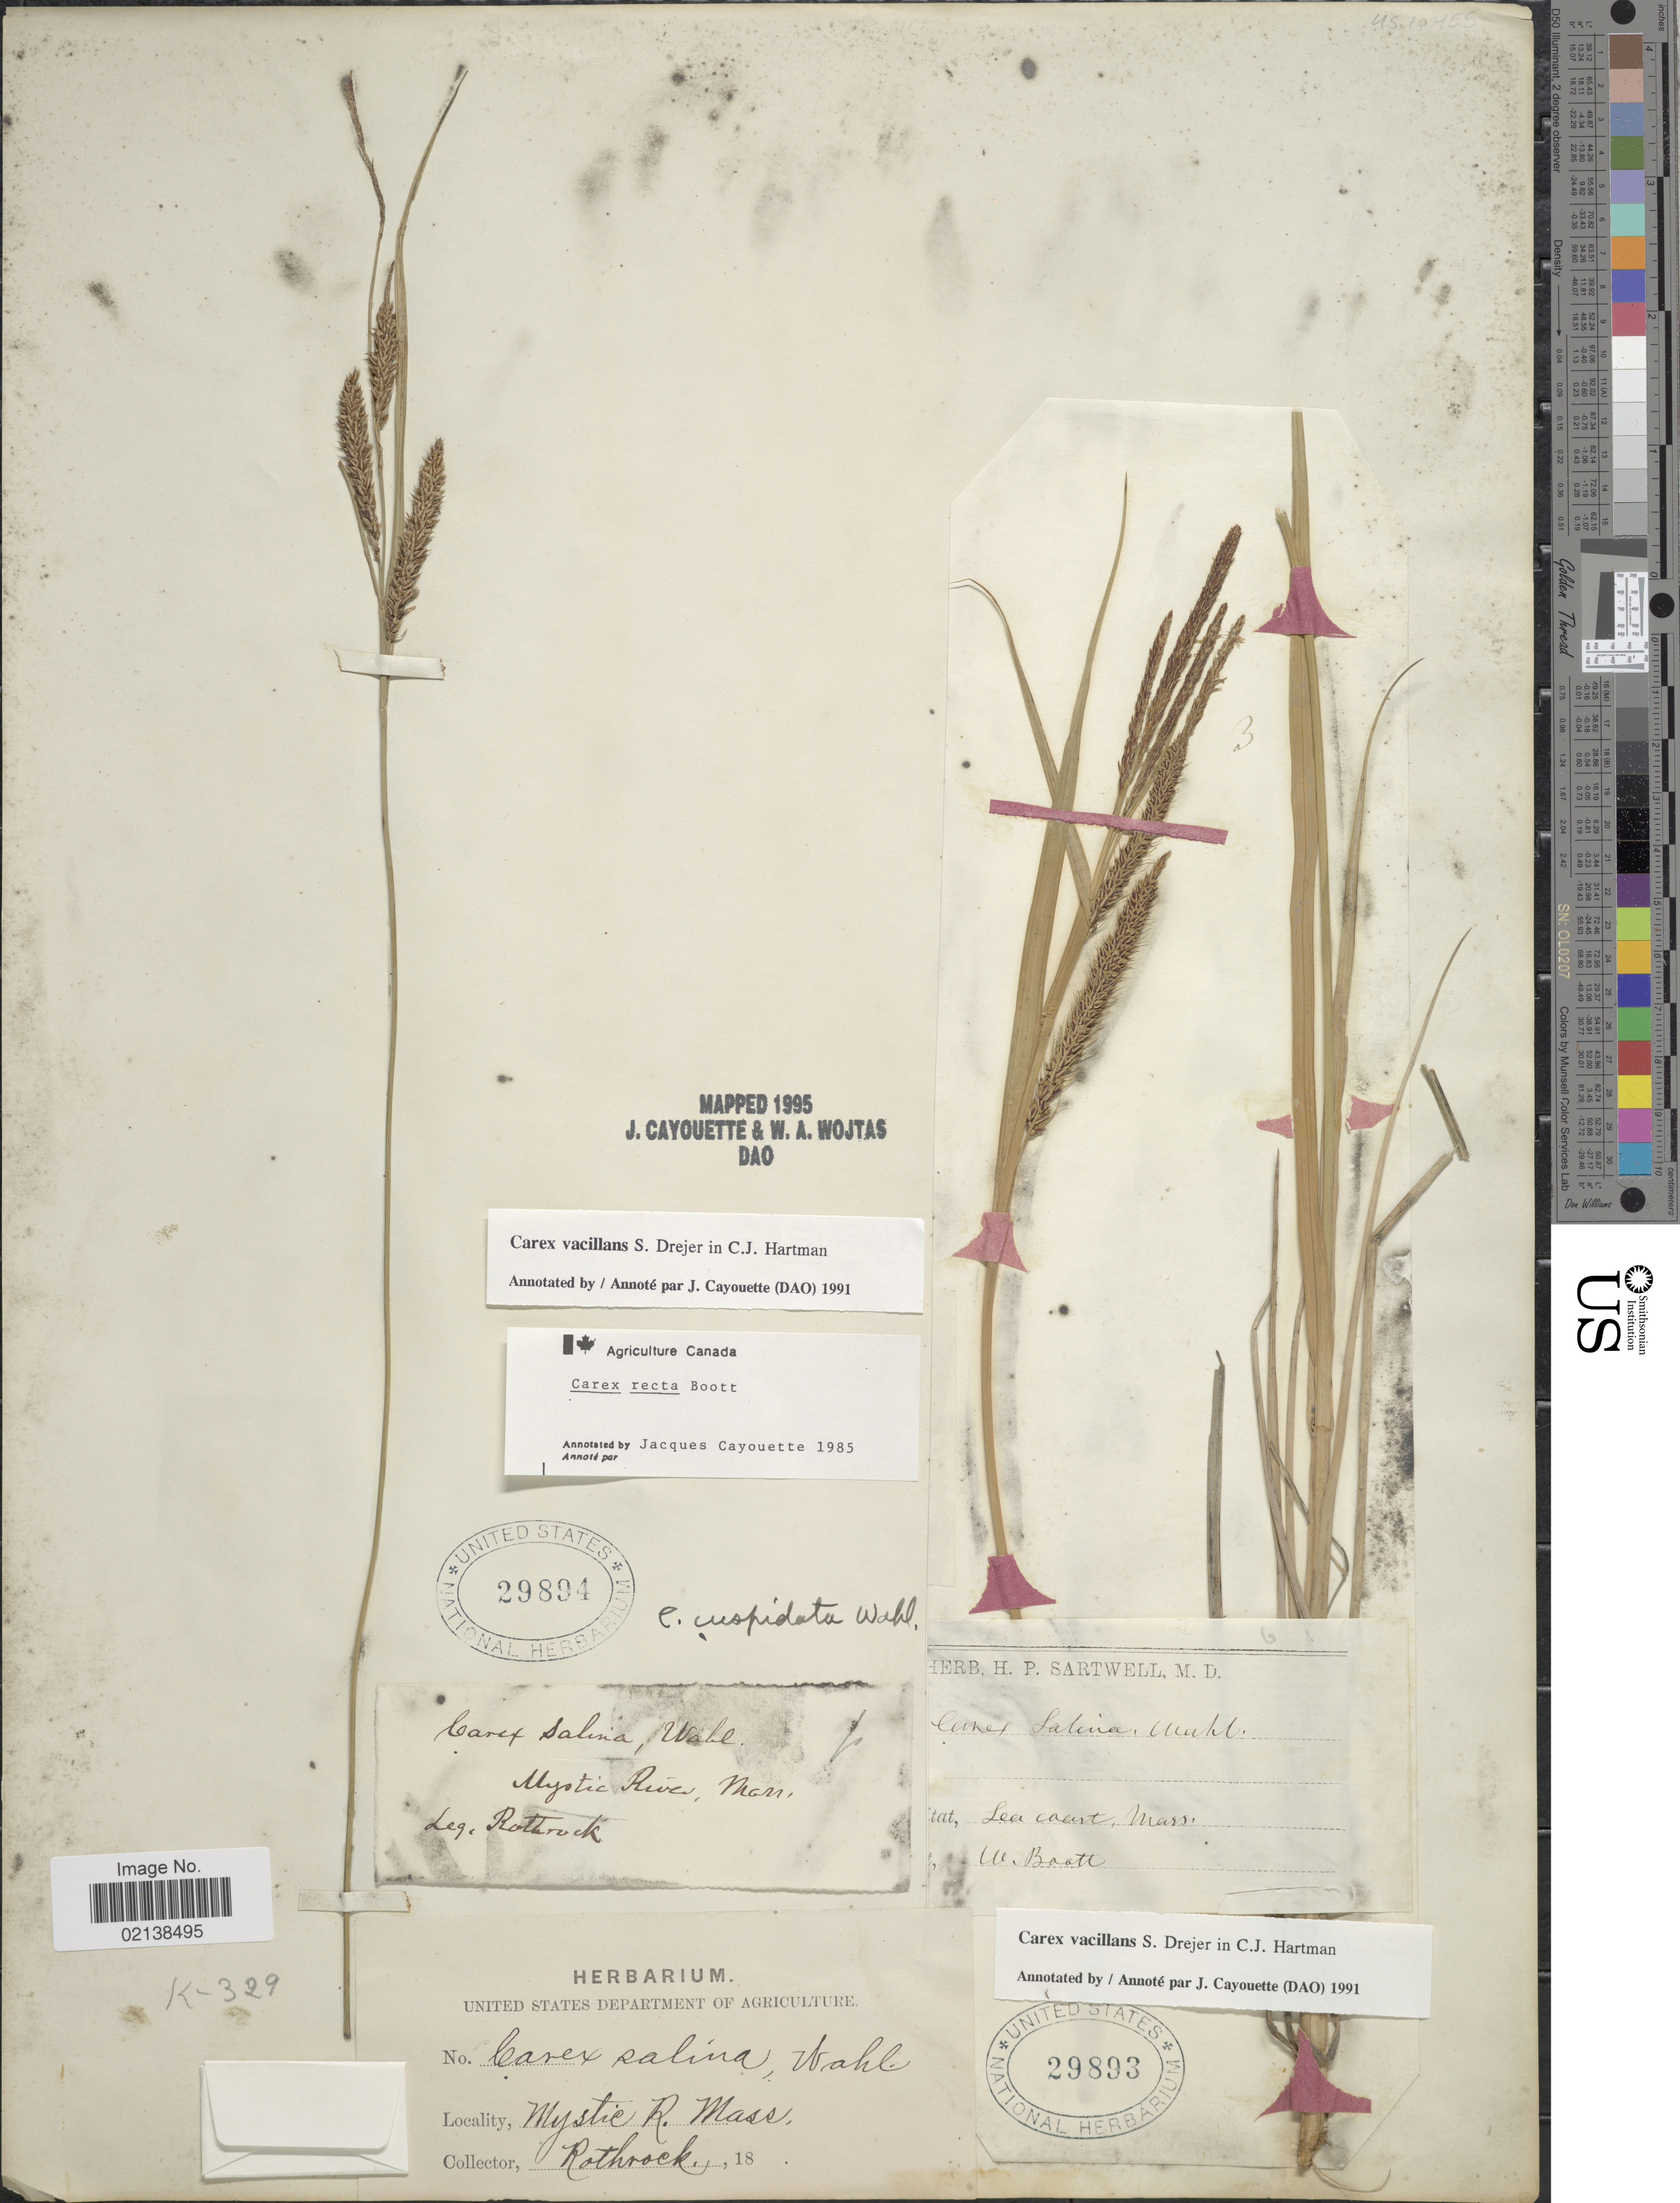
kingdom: Plantae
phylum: Tracheophyta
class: Liliopsida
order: Poales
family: Cyperaceae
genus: Carex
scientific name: Carex vacillans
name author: Drejer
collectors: W. Boott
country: United States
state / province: Massachusetts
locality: Sea coast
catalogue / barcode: US 29893